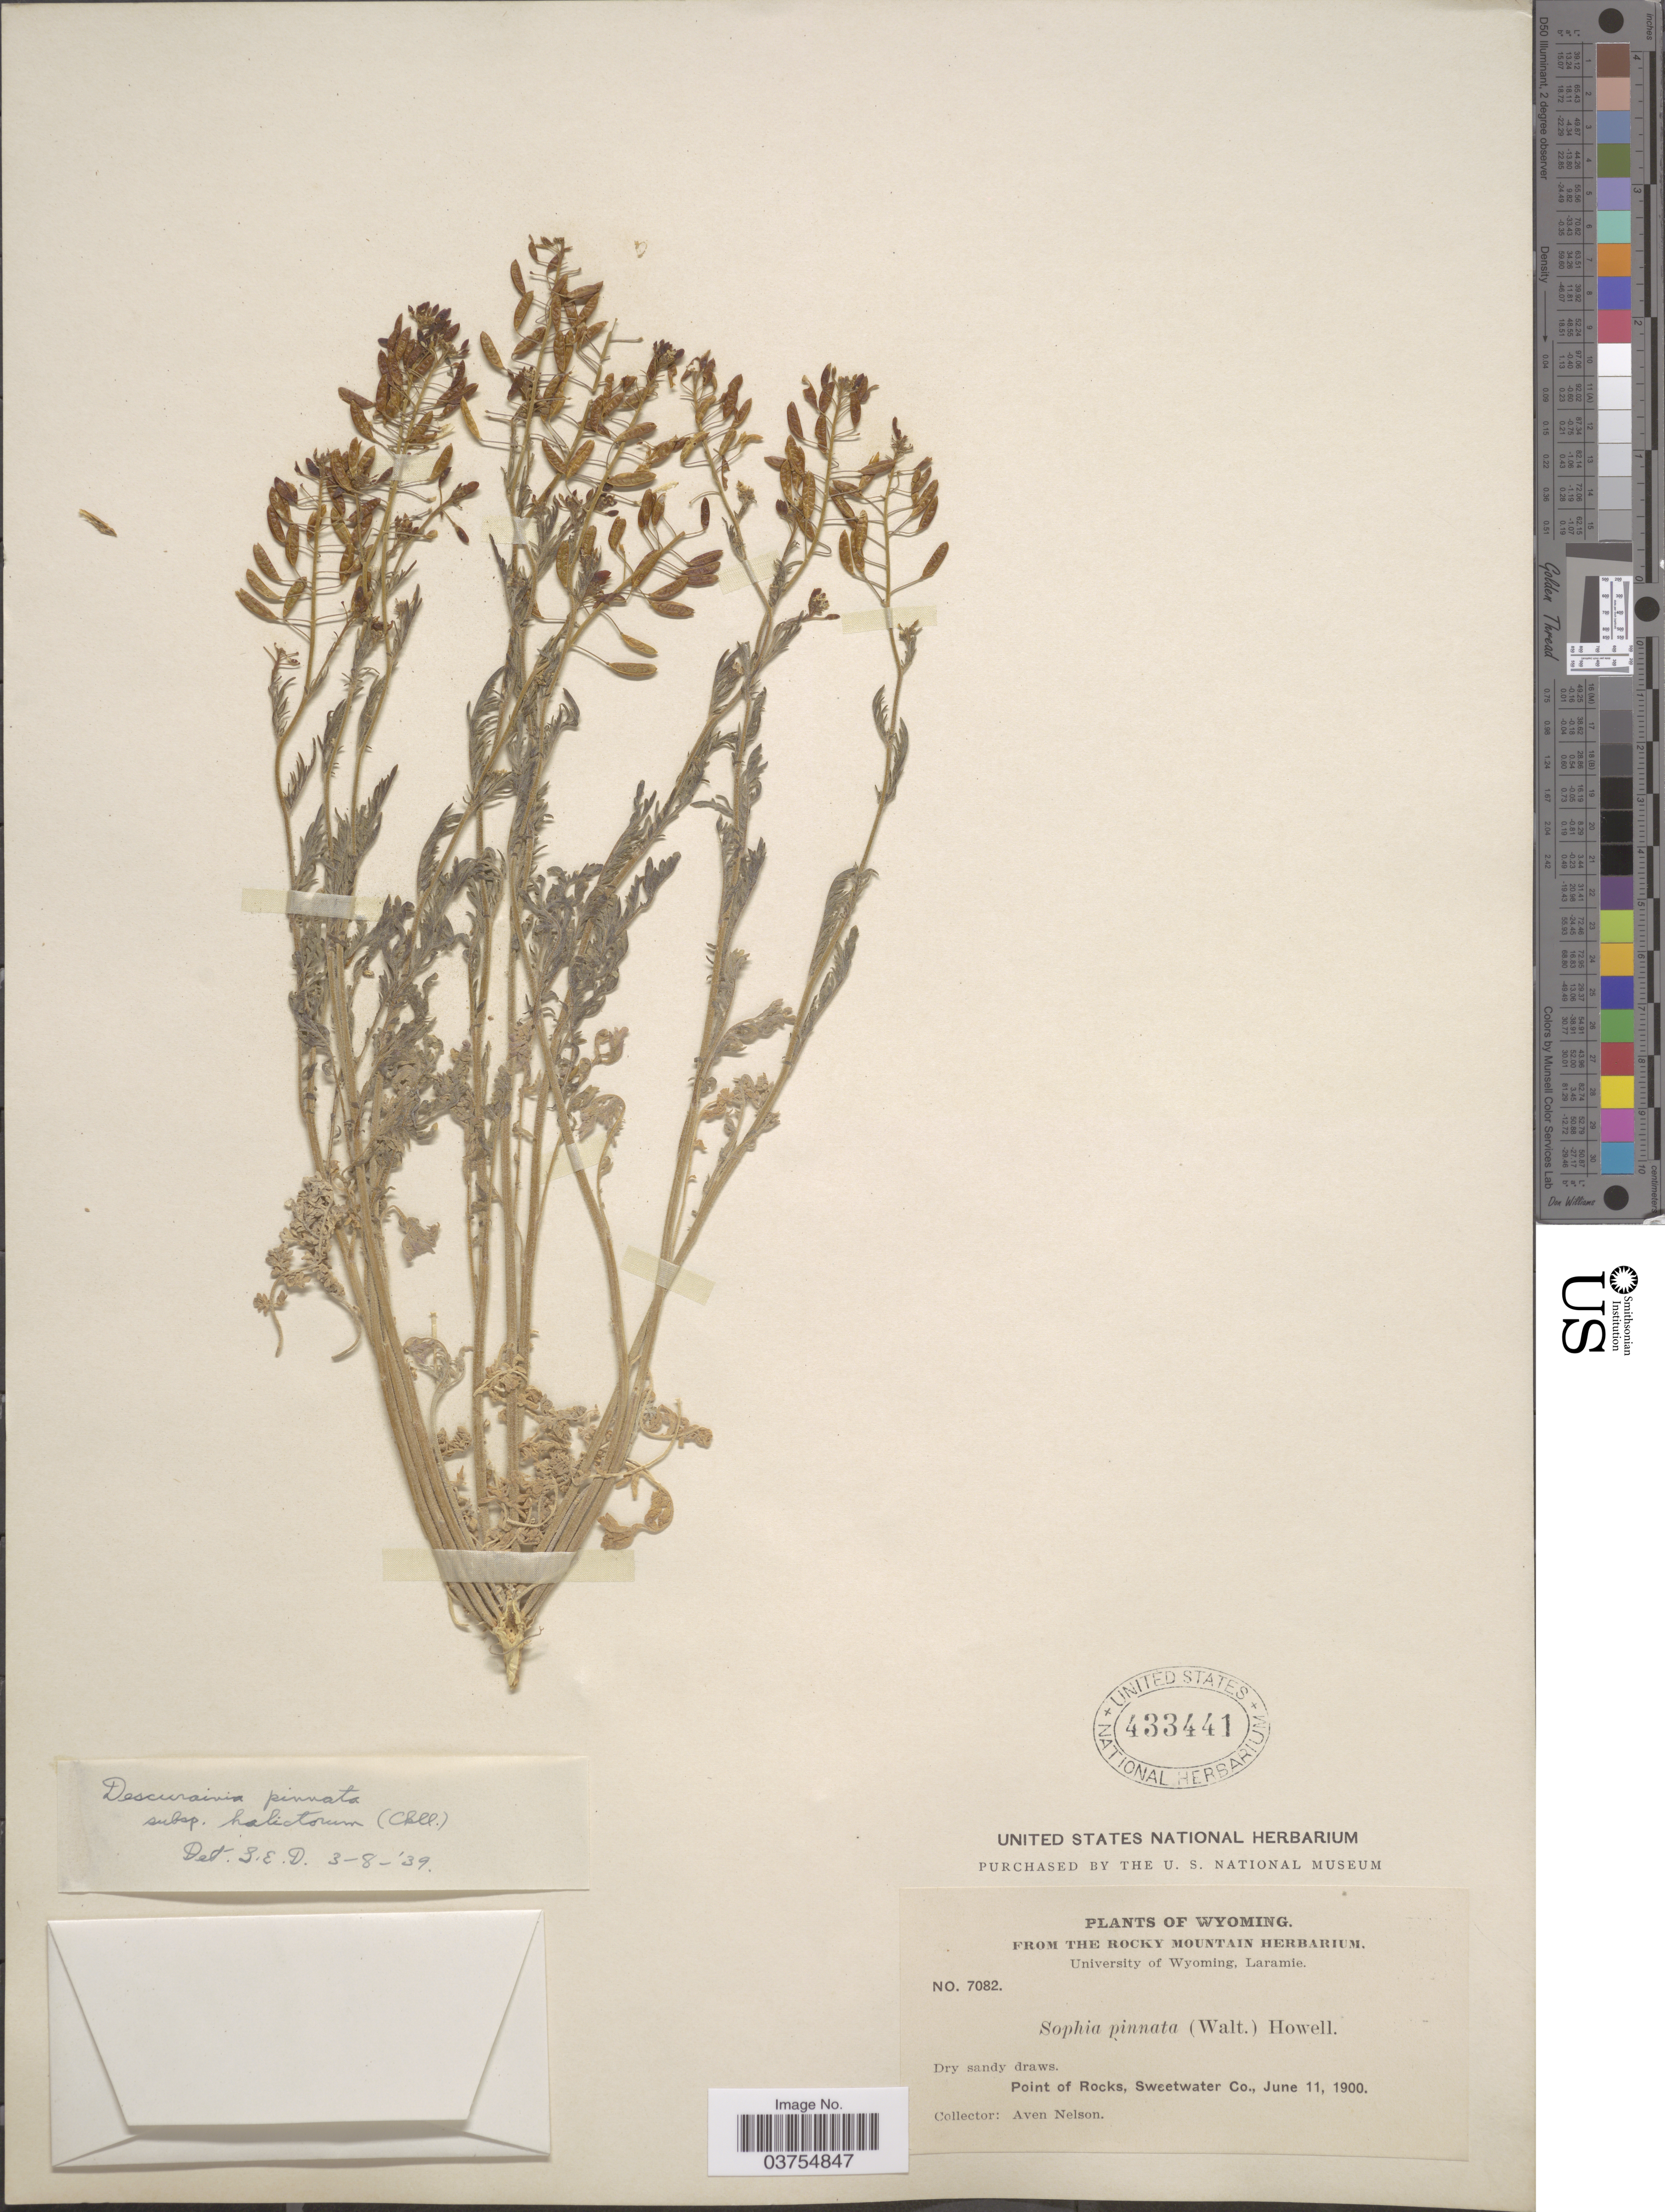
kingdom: Plantae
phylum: Tracheophyta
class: Magnoliopsida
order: Brassicales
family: Brassicaceae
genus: Descurainia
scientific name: Descurainia pinnata subsp. halictorum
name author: (Cockerell) Detling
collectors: A. Nelson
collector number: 7082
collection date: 1900-06-11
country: United States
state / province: Wyoming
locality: Point of Rocks, Sweetwater Co.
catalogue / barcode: US 433441